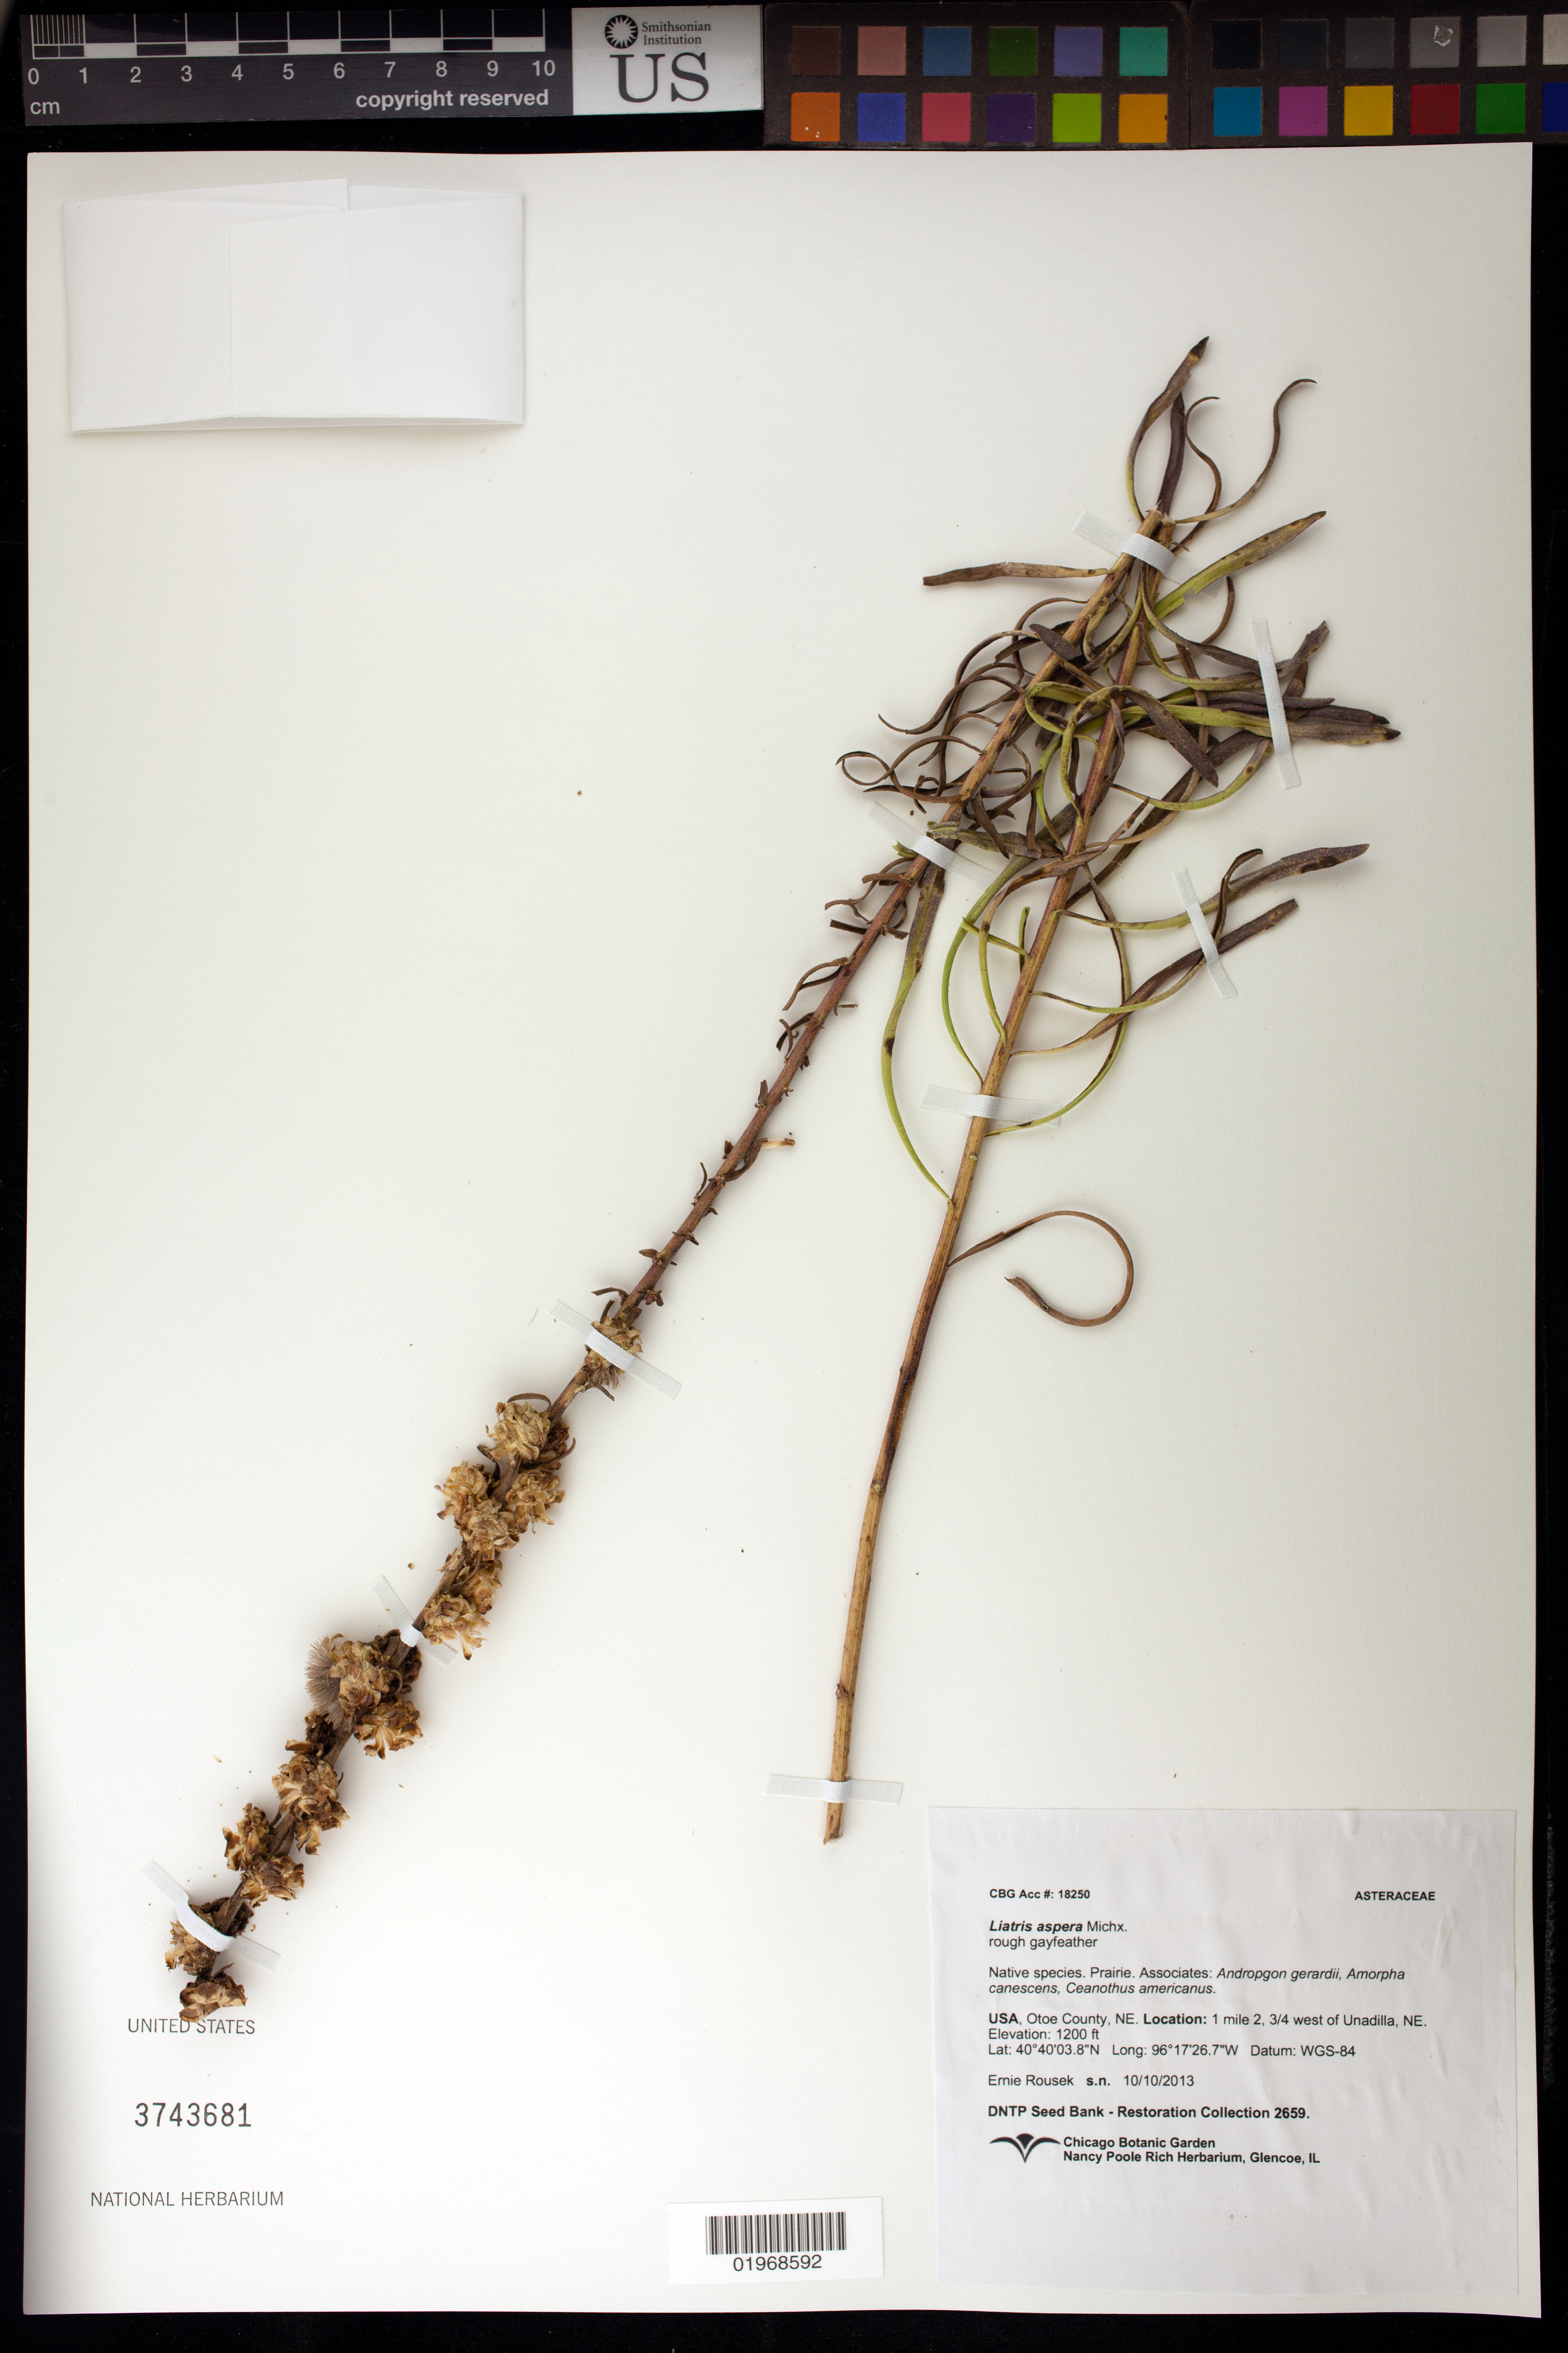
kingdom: Plantae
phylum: Tracheophyta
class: Magnoliopsida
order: Asterales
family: Asteraceae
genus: Liatris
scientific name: Liatris aspera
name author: Michx.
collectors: E. Rousek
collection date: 2013-10-10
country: United States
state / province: Nebraska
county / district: Otoe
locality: W of Unadilla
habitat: Prairie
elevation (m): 366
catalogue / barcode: US 3743681